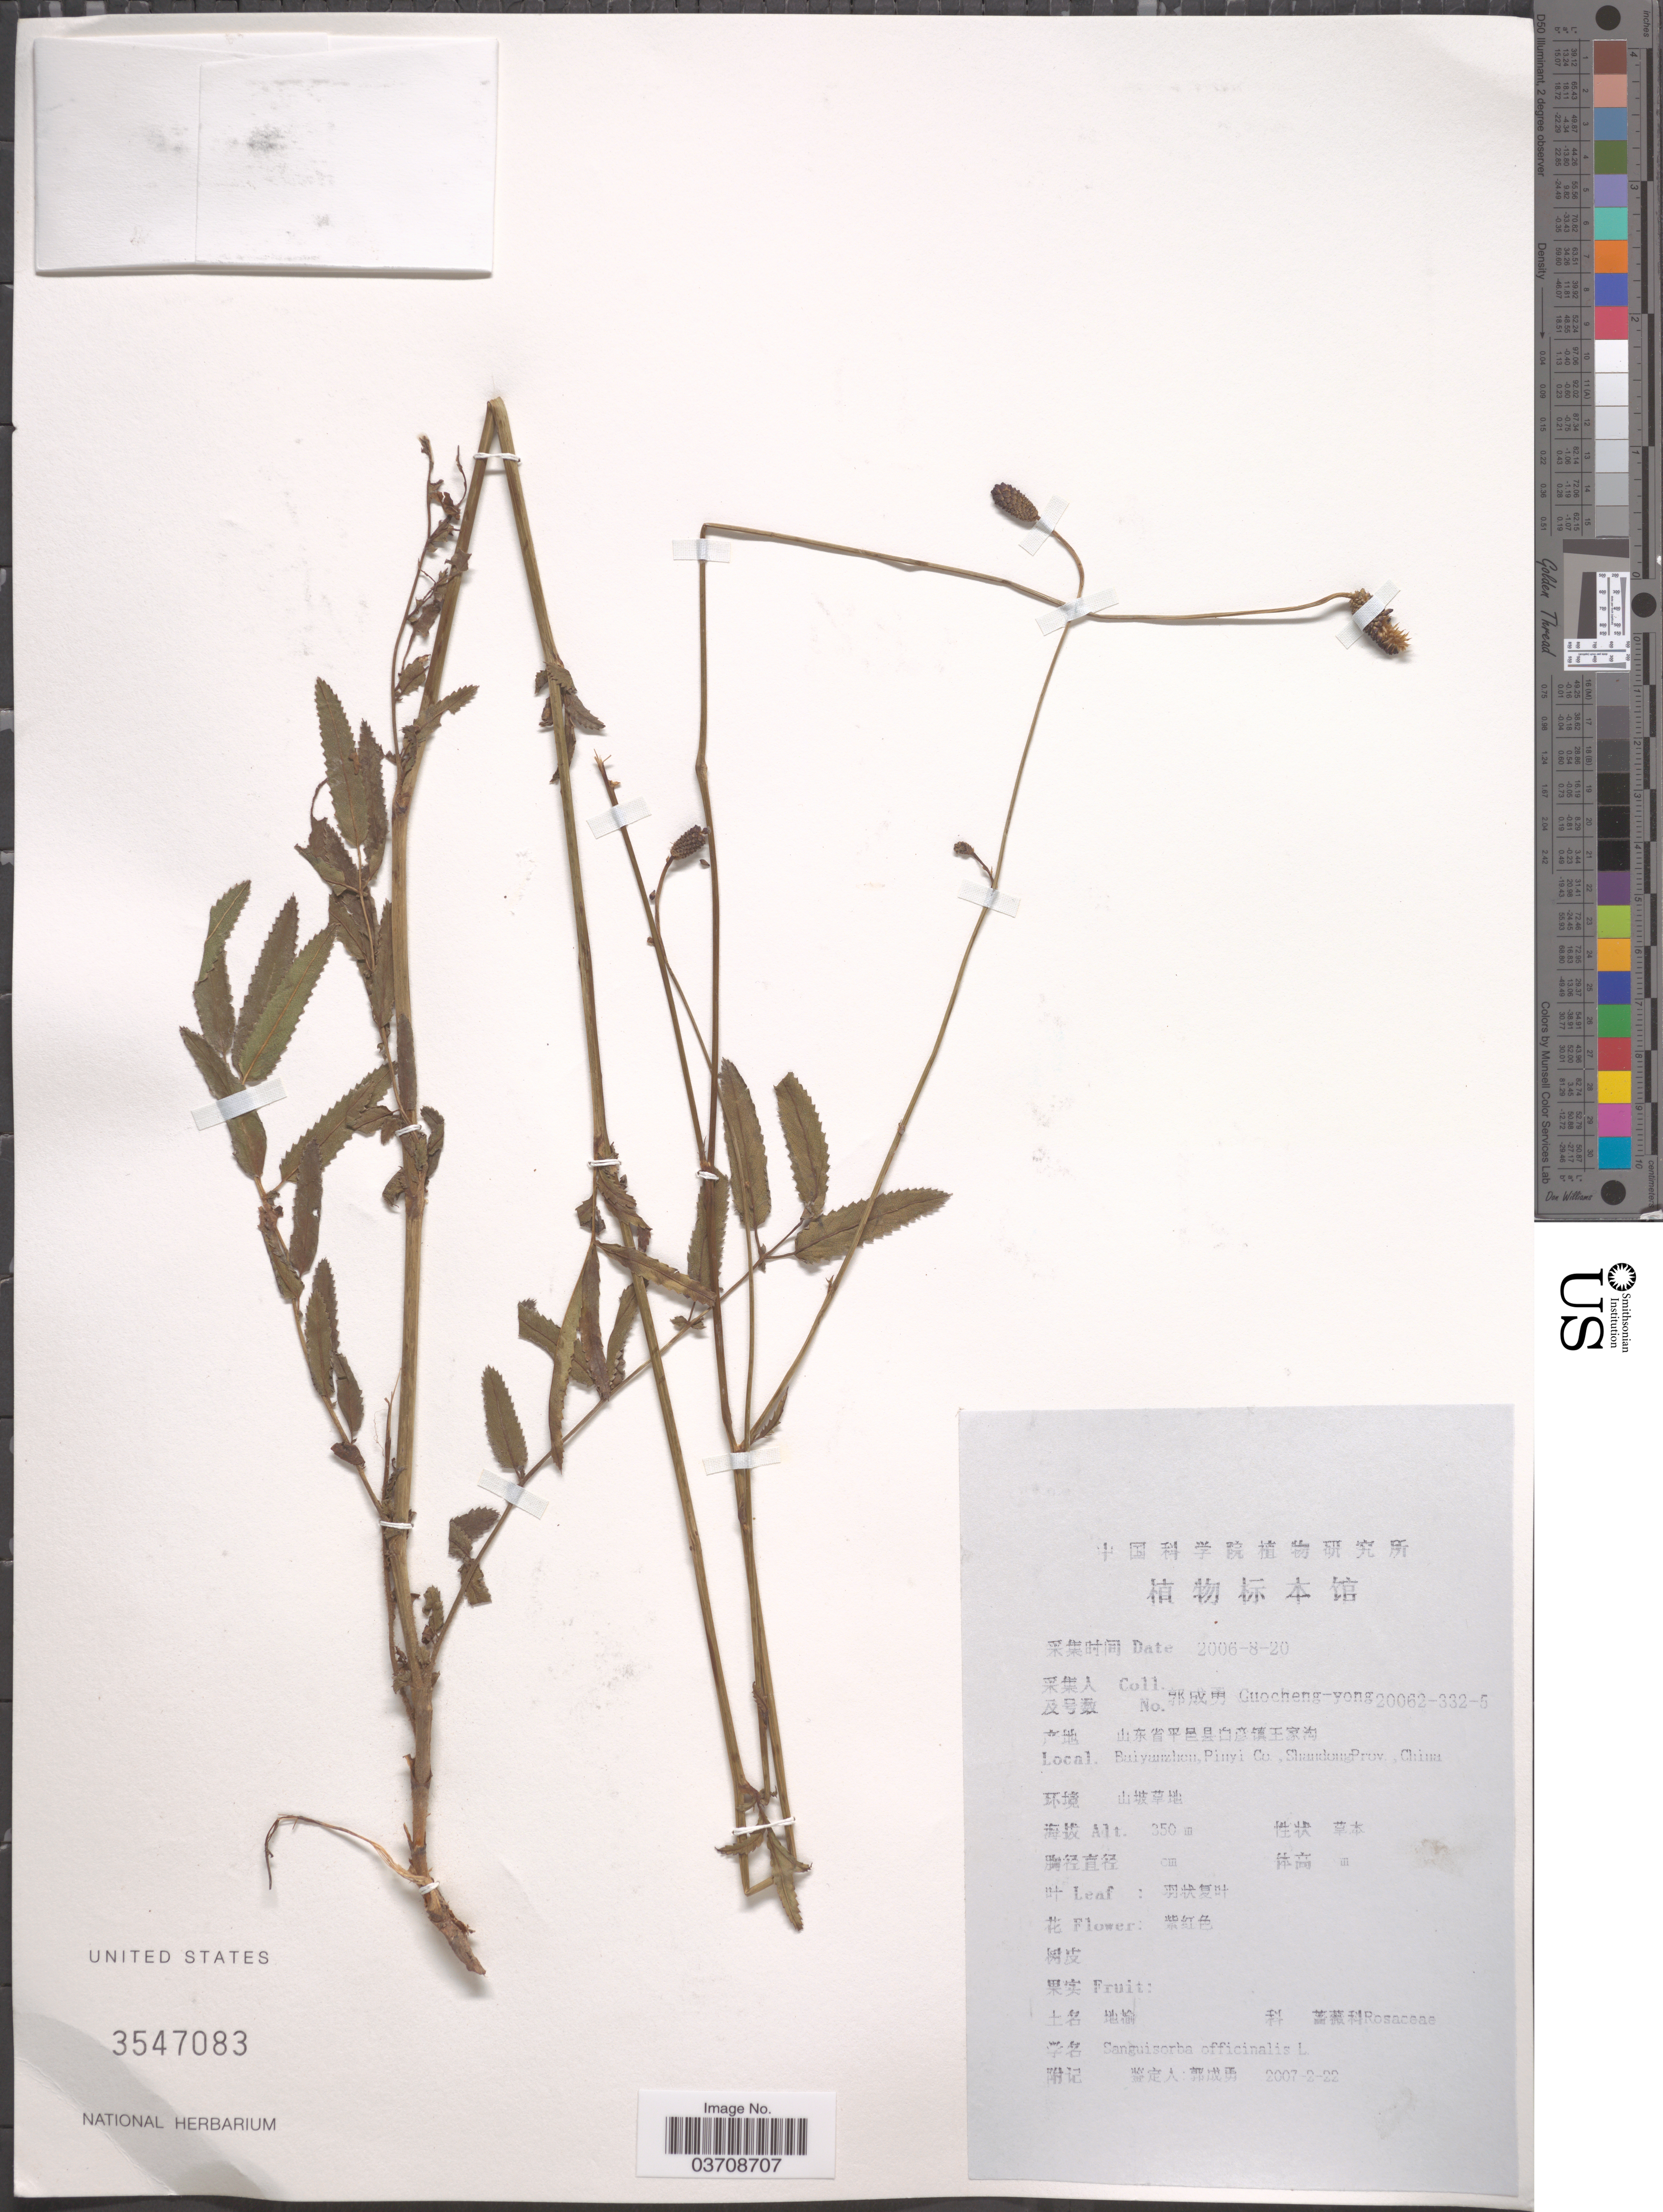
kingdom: Plantae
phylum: Tracheophyta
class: Magnoliopsida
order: Rosales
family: Rosaceae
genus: Sanguisorba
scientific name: Sanguisorba officinalis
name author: L.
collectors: Guo cheng-yong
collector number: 20062-332-5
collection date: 2006-08-20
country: China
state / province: Shandong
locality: Baiyanzhen, Pinyi Co., Shandong Prov.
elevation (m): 350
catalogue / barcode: US 3547083